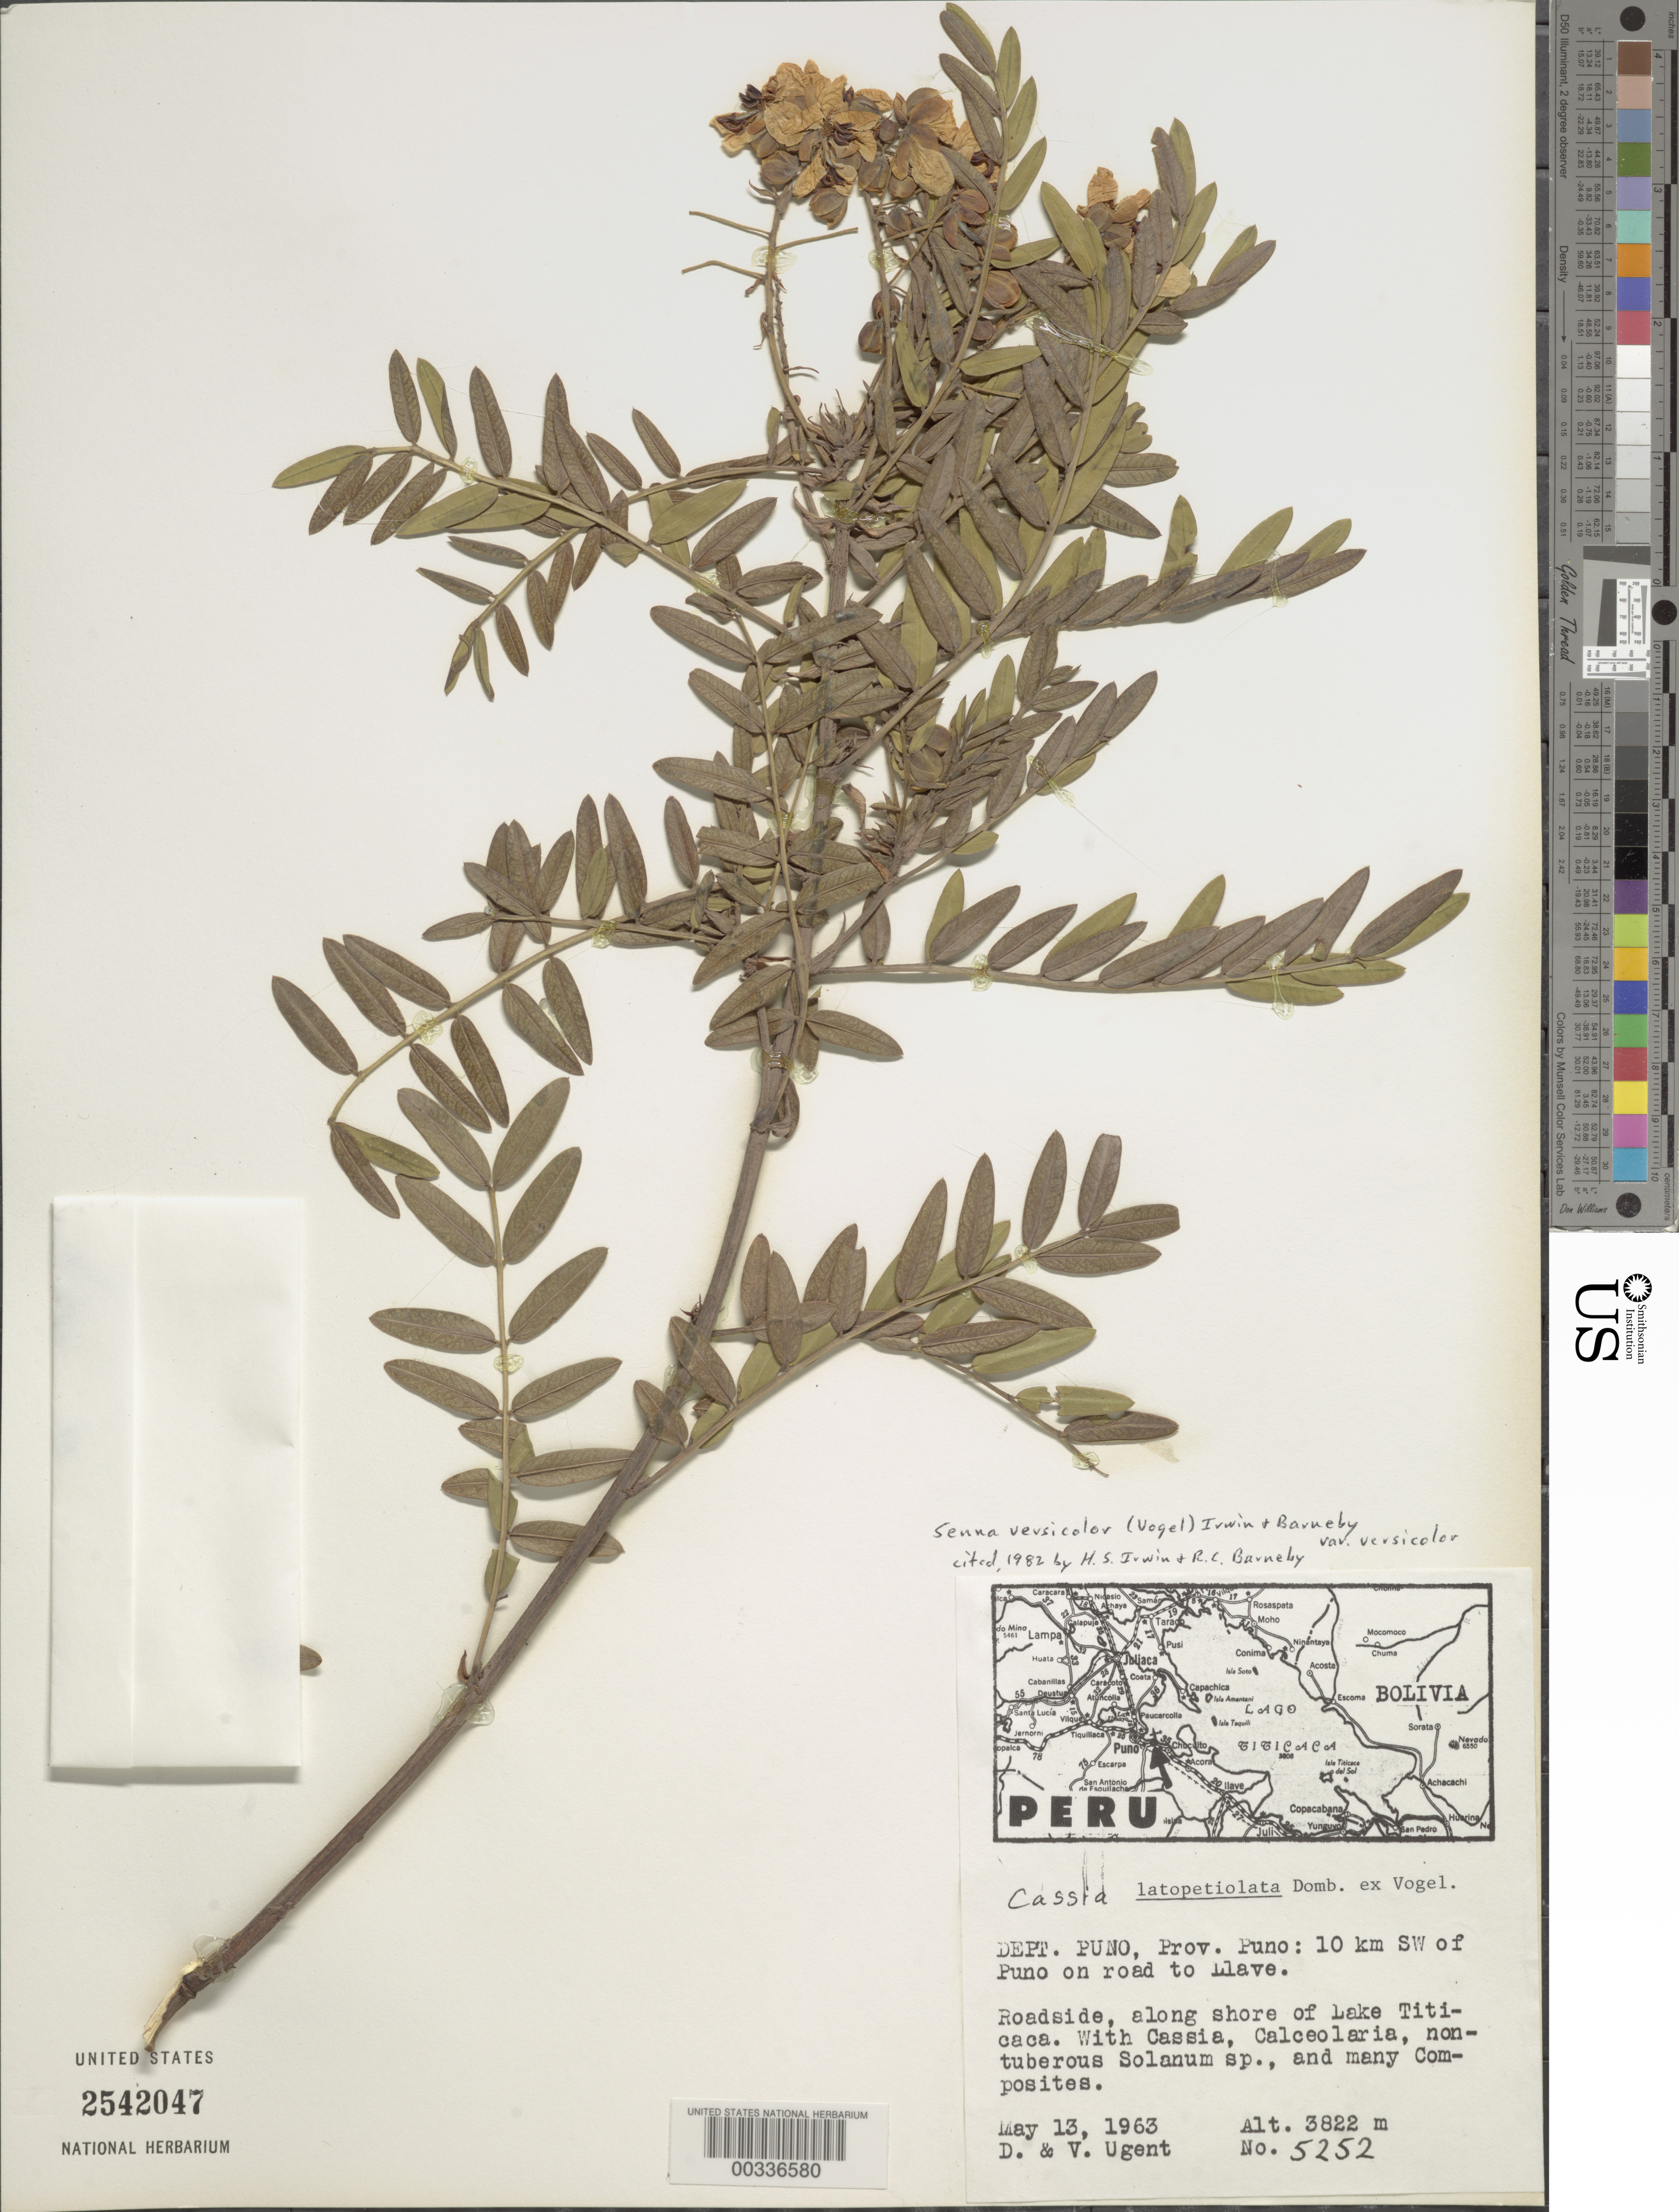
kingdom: Plantae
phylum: Tracheophyta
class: Magnoliopsida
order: Brassicales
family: Brassicaceae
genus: Erysimum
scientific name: Erysimum capitatum subsp. perenne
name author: (S. Watson ex Coville) R.A. Price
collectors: D. Ugent & V. Ugent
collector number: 5252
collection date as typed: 13 May 1963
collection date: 1963-05-13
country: Peru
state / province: Puno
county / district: Puno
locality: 10 km sw of puno on road to llave; along shore of lake titicaca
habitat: Roadside, alone shore of lake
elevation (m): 3822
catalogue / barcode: US 2542047